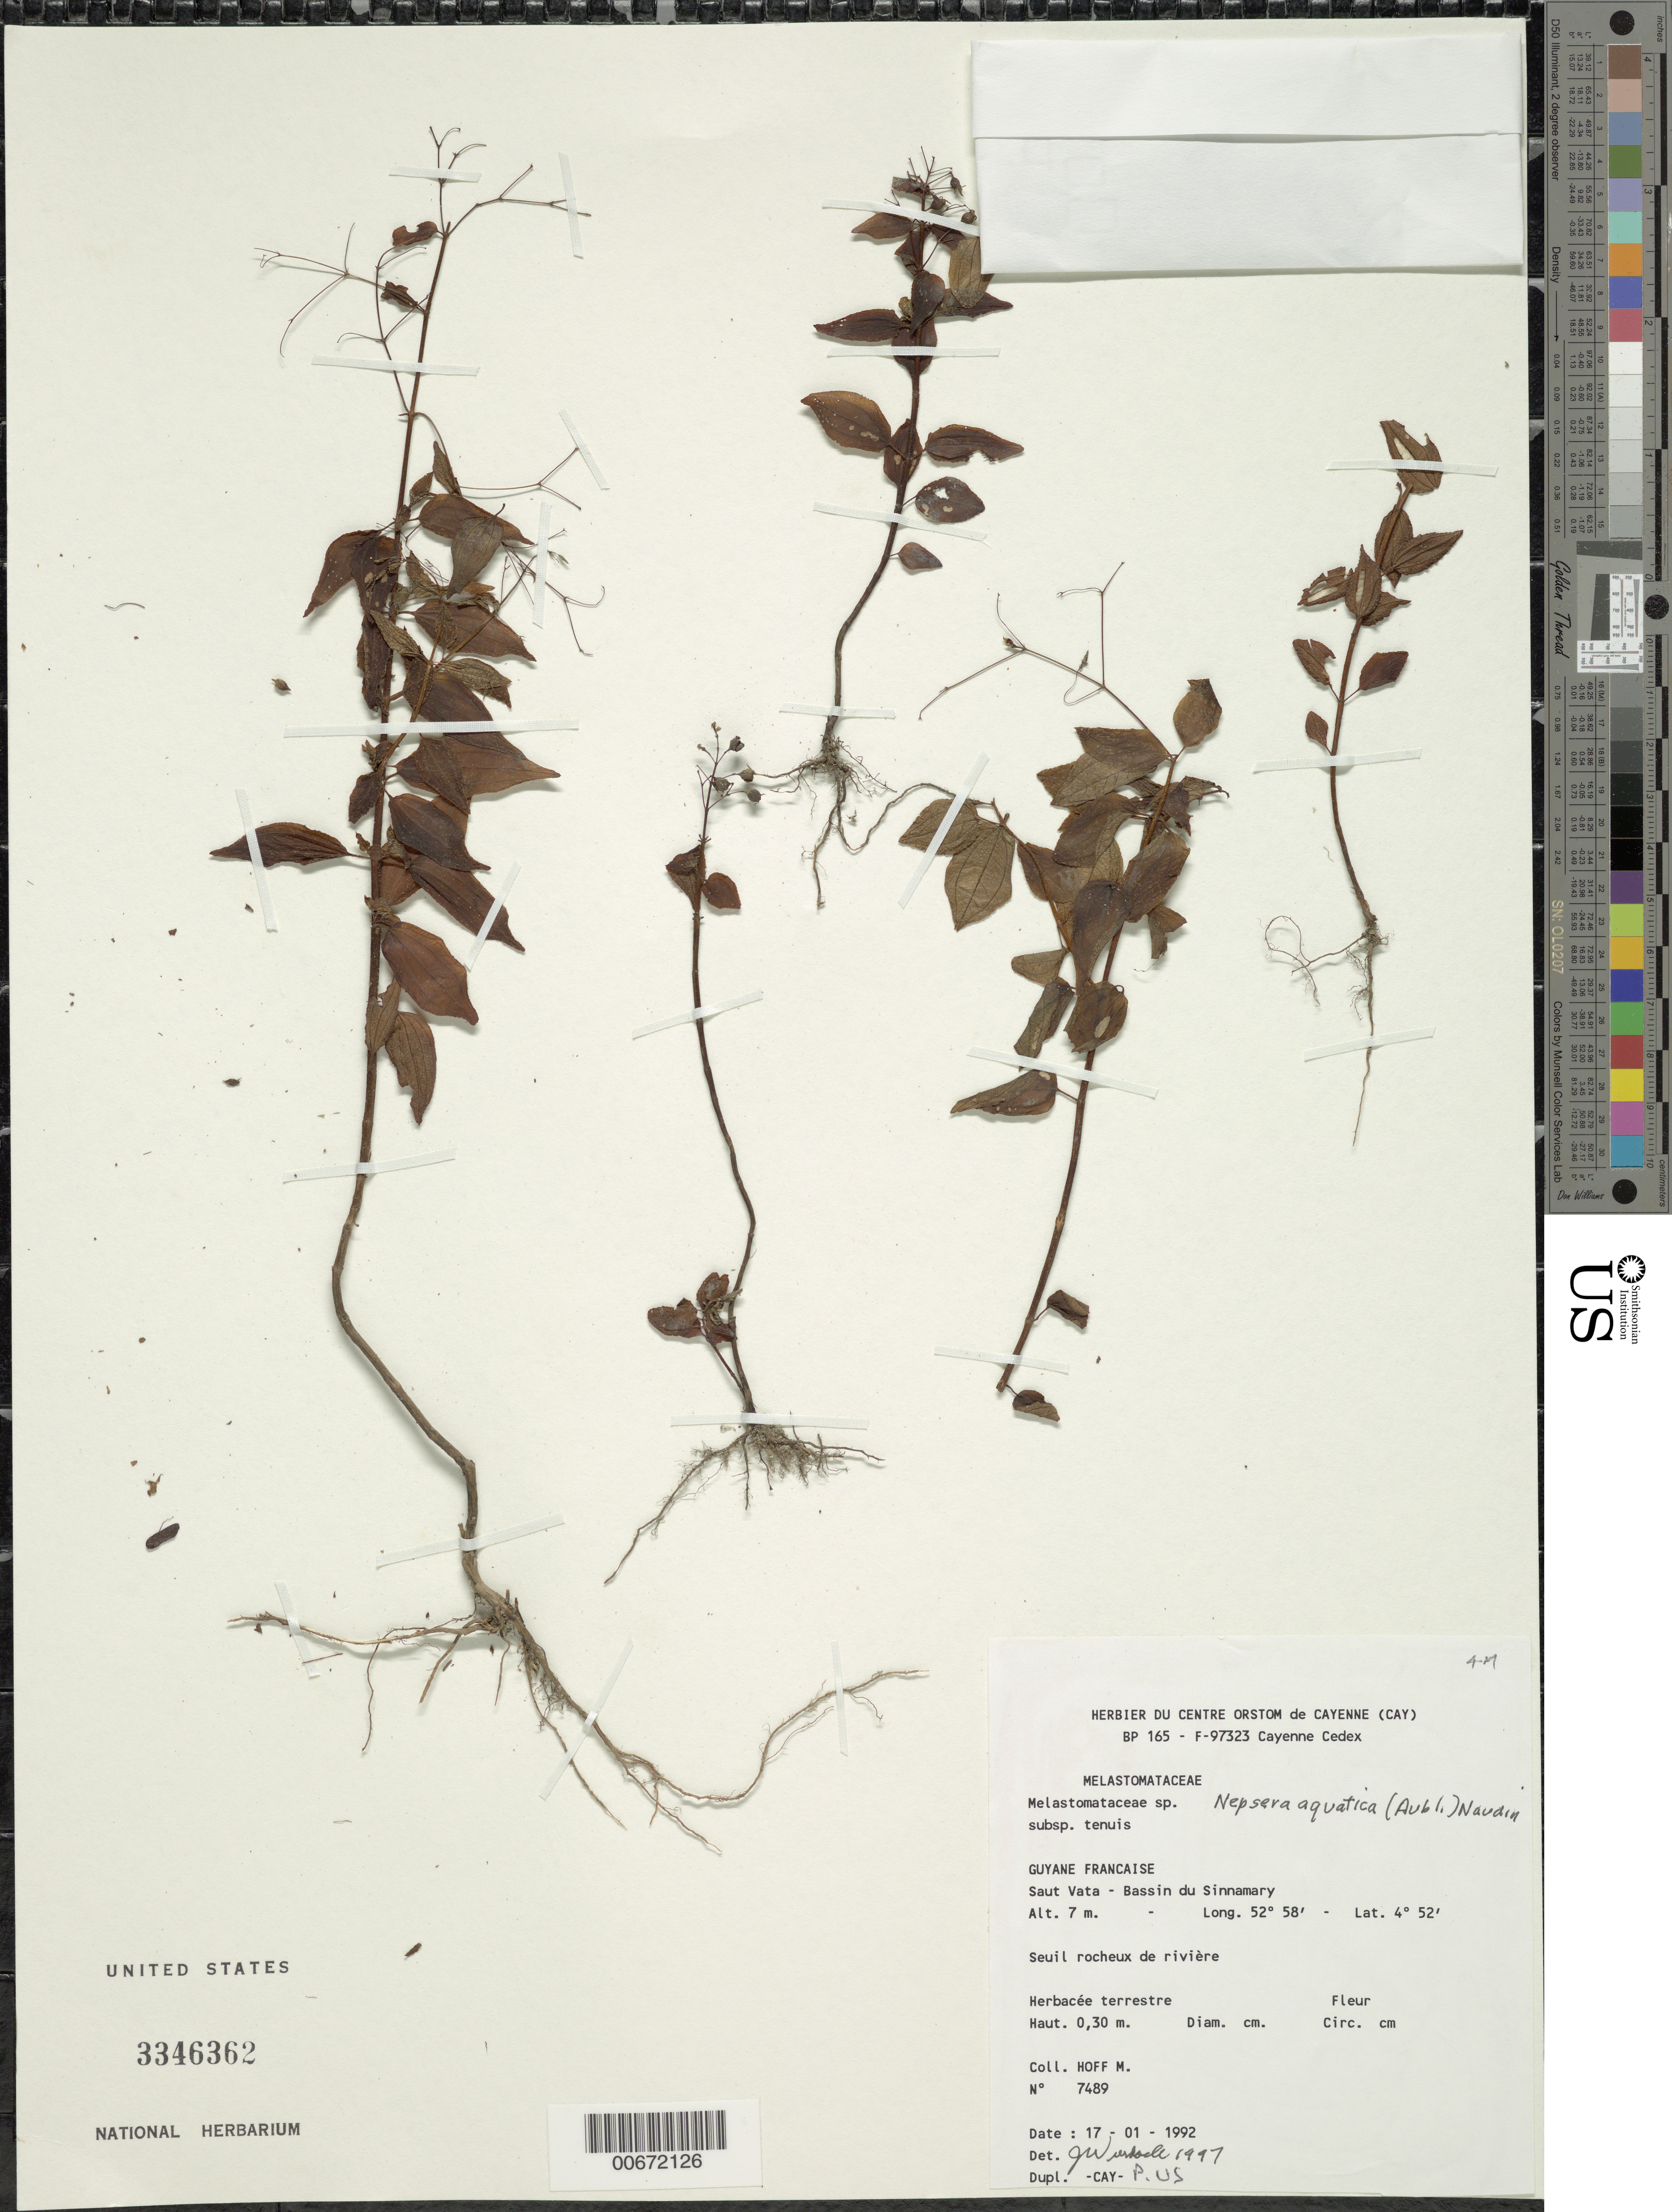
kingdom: Plantae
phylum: Tracheophyta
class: Magnoliopsida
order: Myrtales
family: Melastomataceae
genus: Nepsera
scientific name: Nepsera aquatica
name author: (Aubl.) Naudin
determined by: Wurdack, John J., (US), US (UNITED STATES)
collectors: M. Hoff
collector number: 7489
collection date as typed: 17-Jan-92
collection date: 1992-01-17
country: French Guiana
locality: Saut Vata, Bassin du Sinnamary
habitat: Seuil rocheux de rivière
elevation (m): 7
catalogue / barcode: US 3346362